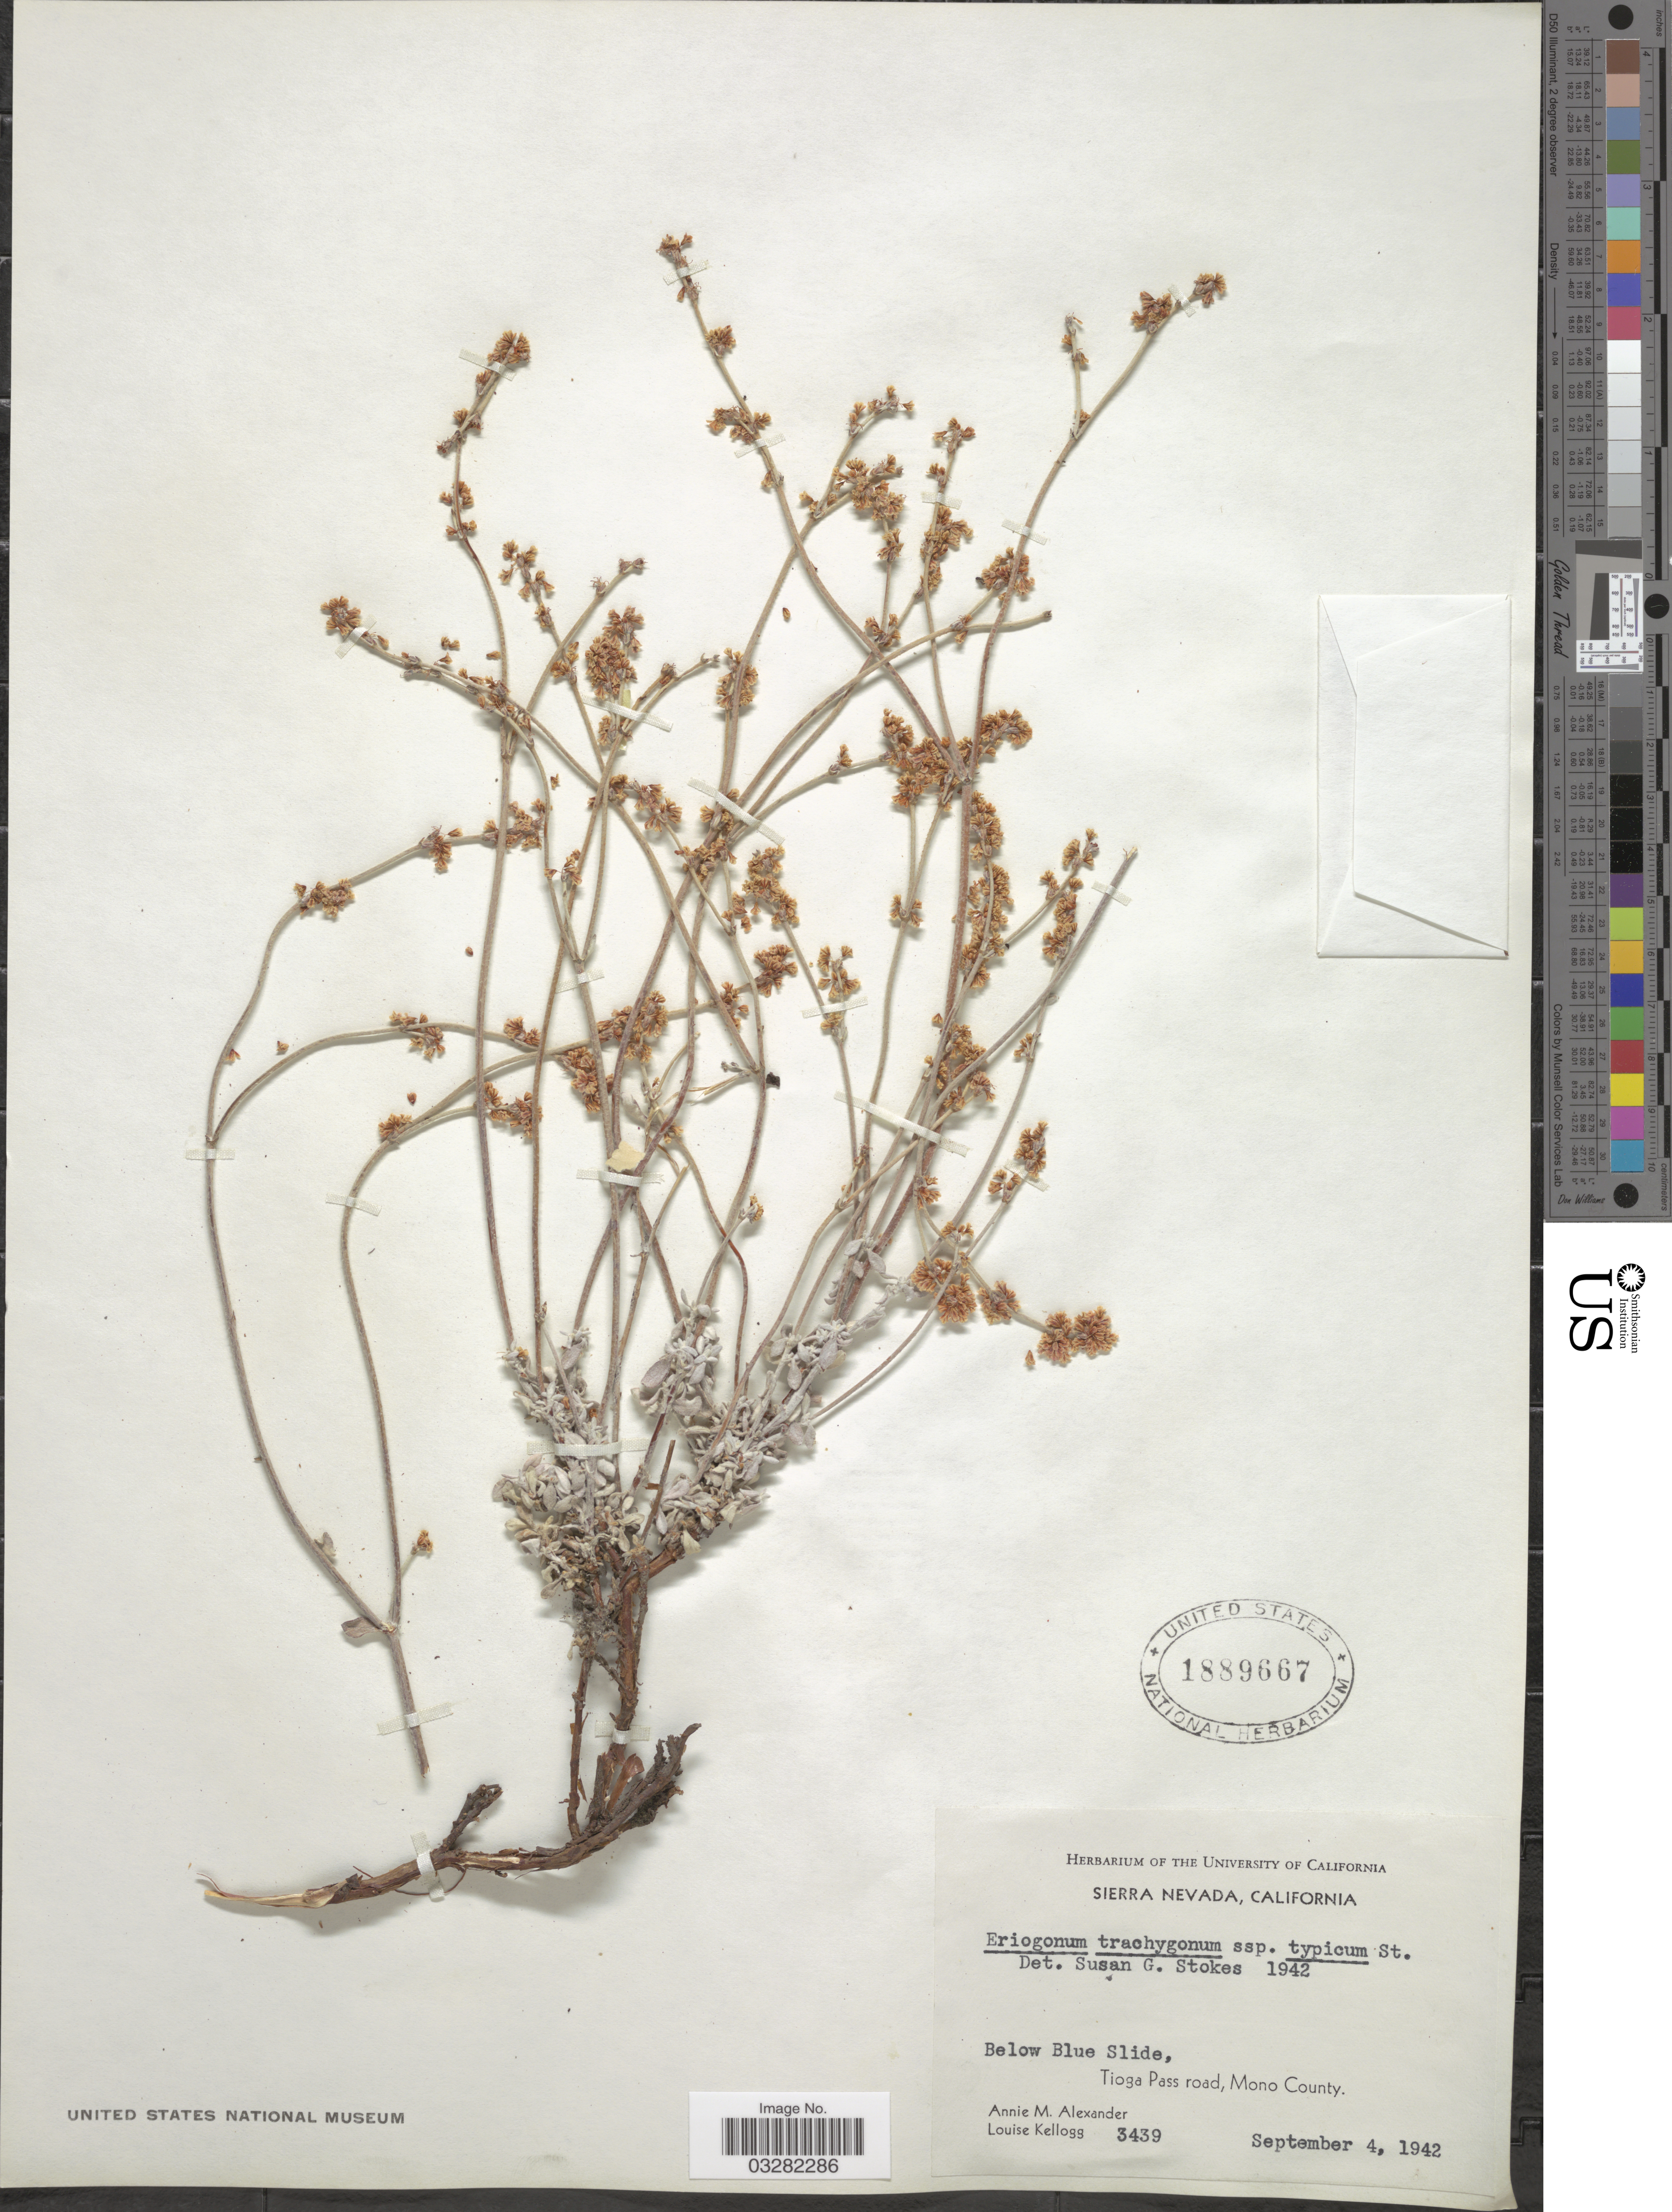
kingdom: Plantae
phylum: Tracheophyta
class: Magnoliopsida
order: Caryophyllales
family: Polygonaceae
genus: Eriogonum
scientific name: Eriogonum wrightii var. trachygonum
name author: (Torr. ex Benth.) Jeps.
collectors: A. M. Alexander & L. Kellogg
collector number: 3439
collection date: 1942-09-04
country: United States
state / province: California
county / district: Mono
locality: Sierra Nevada. Below Blue Slide, Tioga Pass road, Mono County.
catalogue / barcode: US 1889667